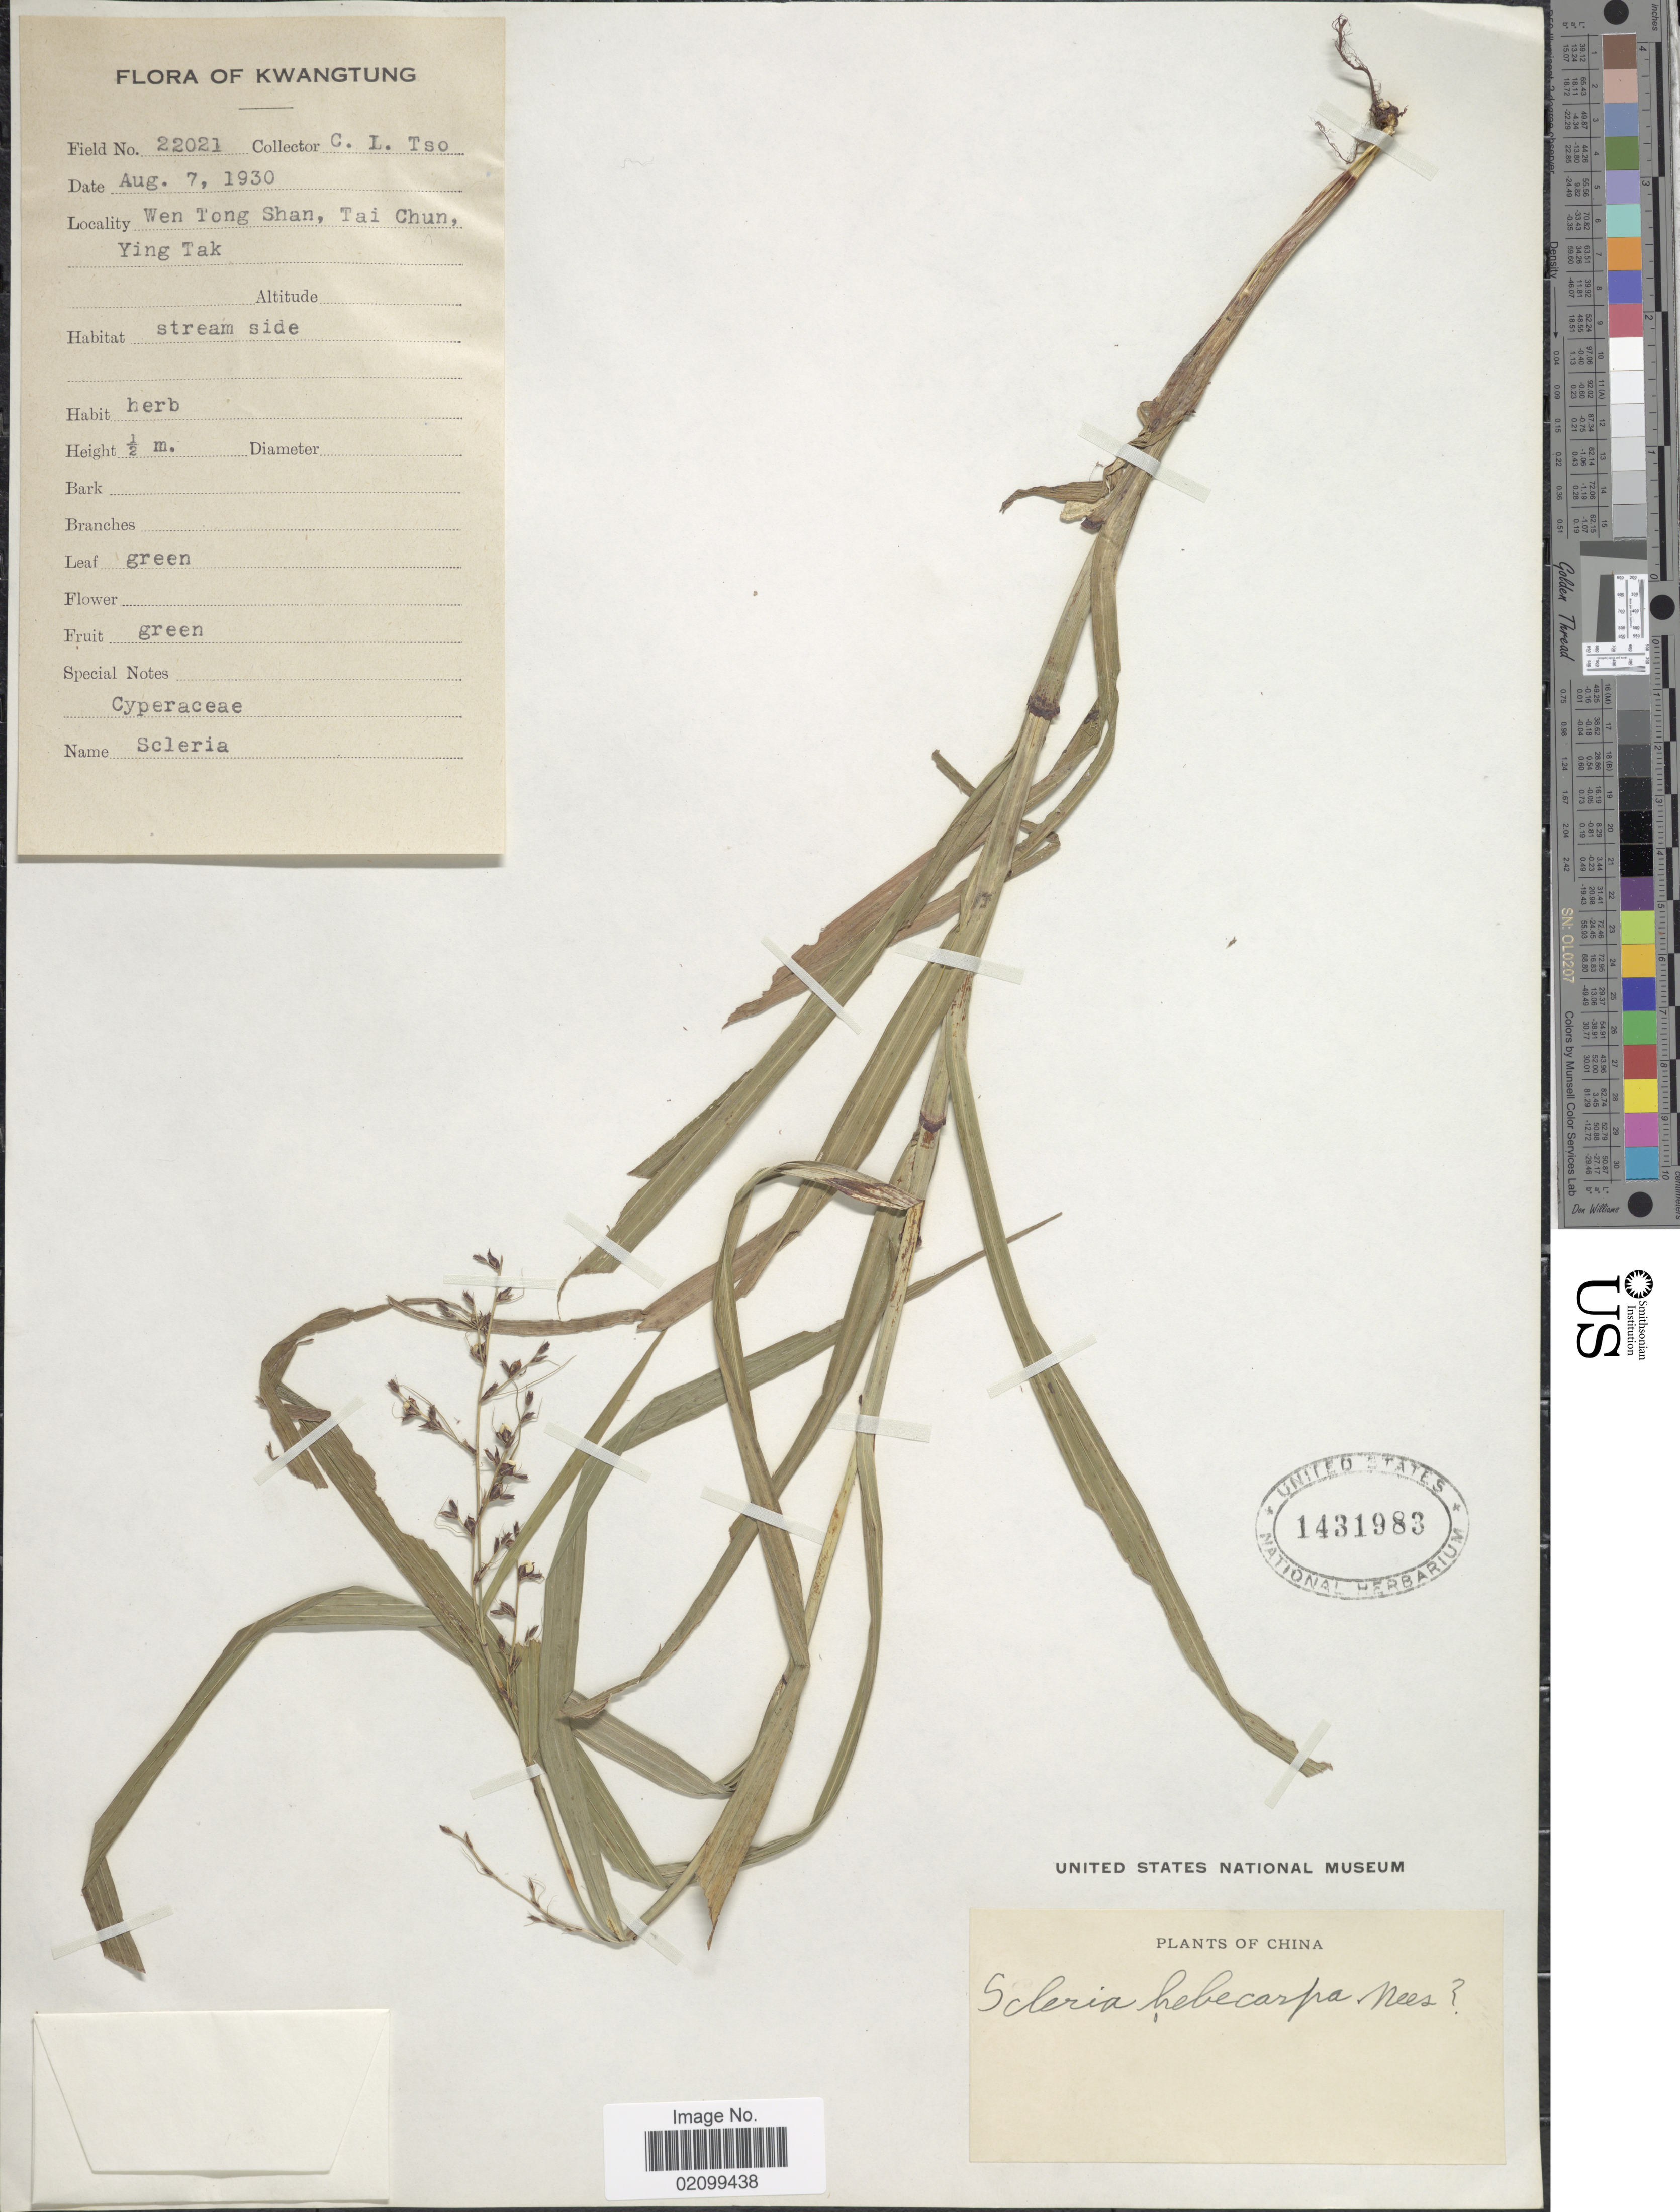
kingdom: Plantae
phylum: Tracheophyta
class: Liliopsida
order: Poales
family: Cyperaceae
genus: Scleria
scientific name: Scleria sp.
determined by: Strong, Mark T., (BOT), Smithsonian Institution - National Museum of Natural History (UNITED STATES)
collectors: C. Tso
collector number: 22021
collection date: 1930-08-07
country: China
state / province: Guangdong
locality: Kwantung. Wen Tong shan, Tai Chun, Ying Tak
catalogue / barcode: US 1431983